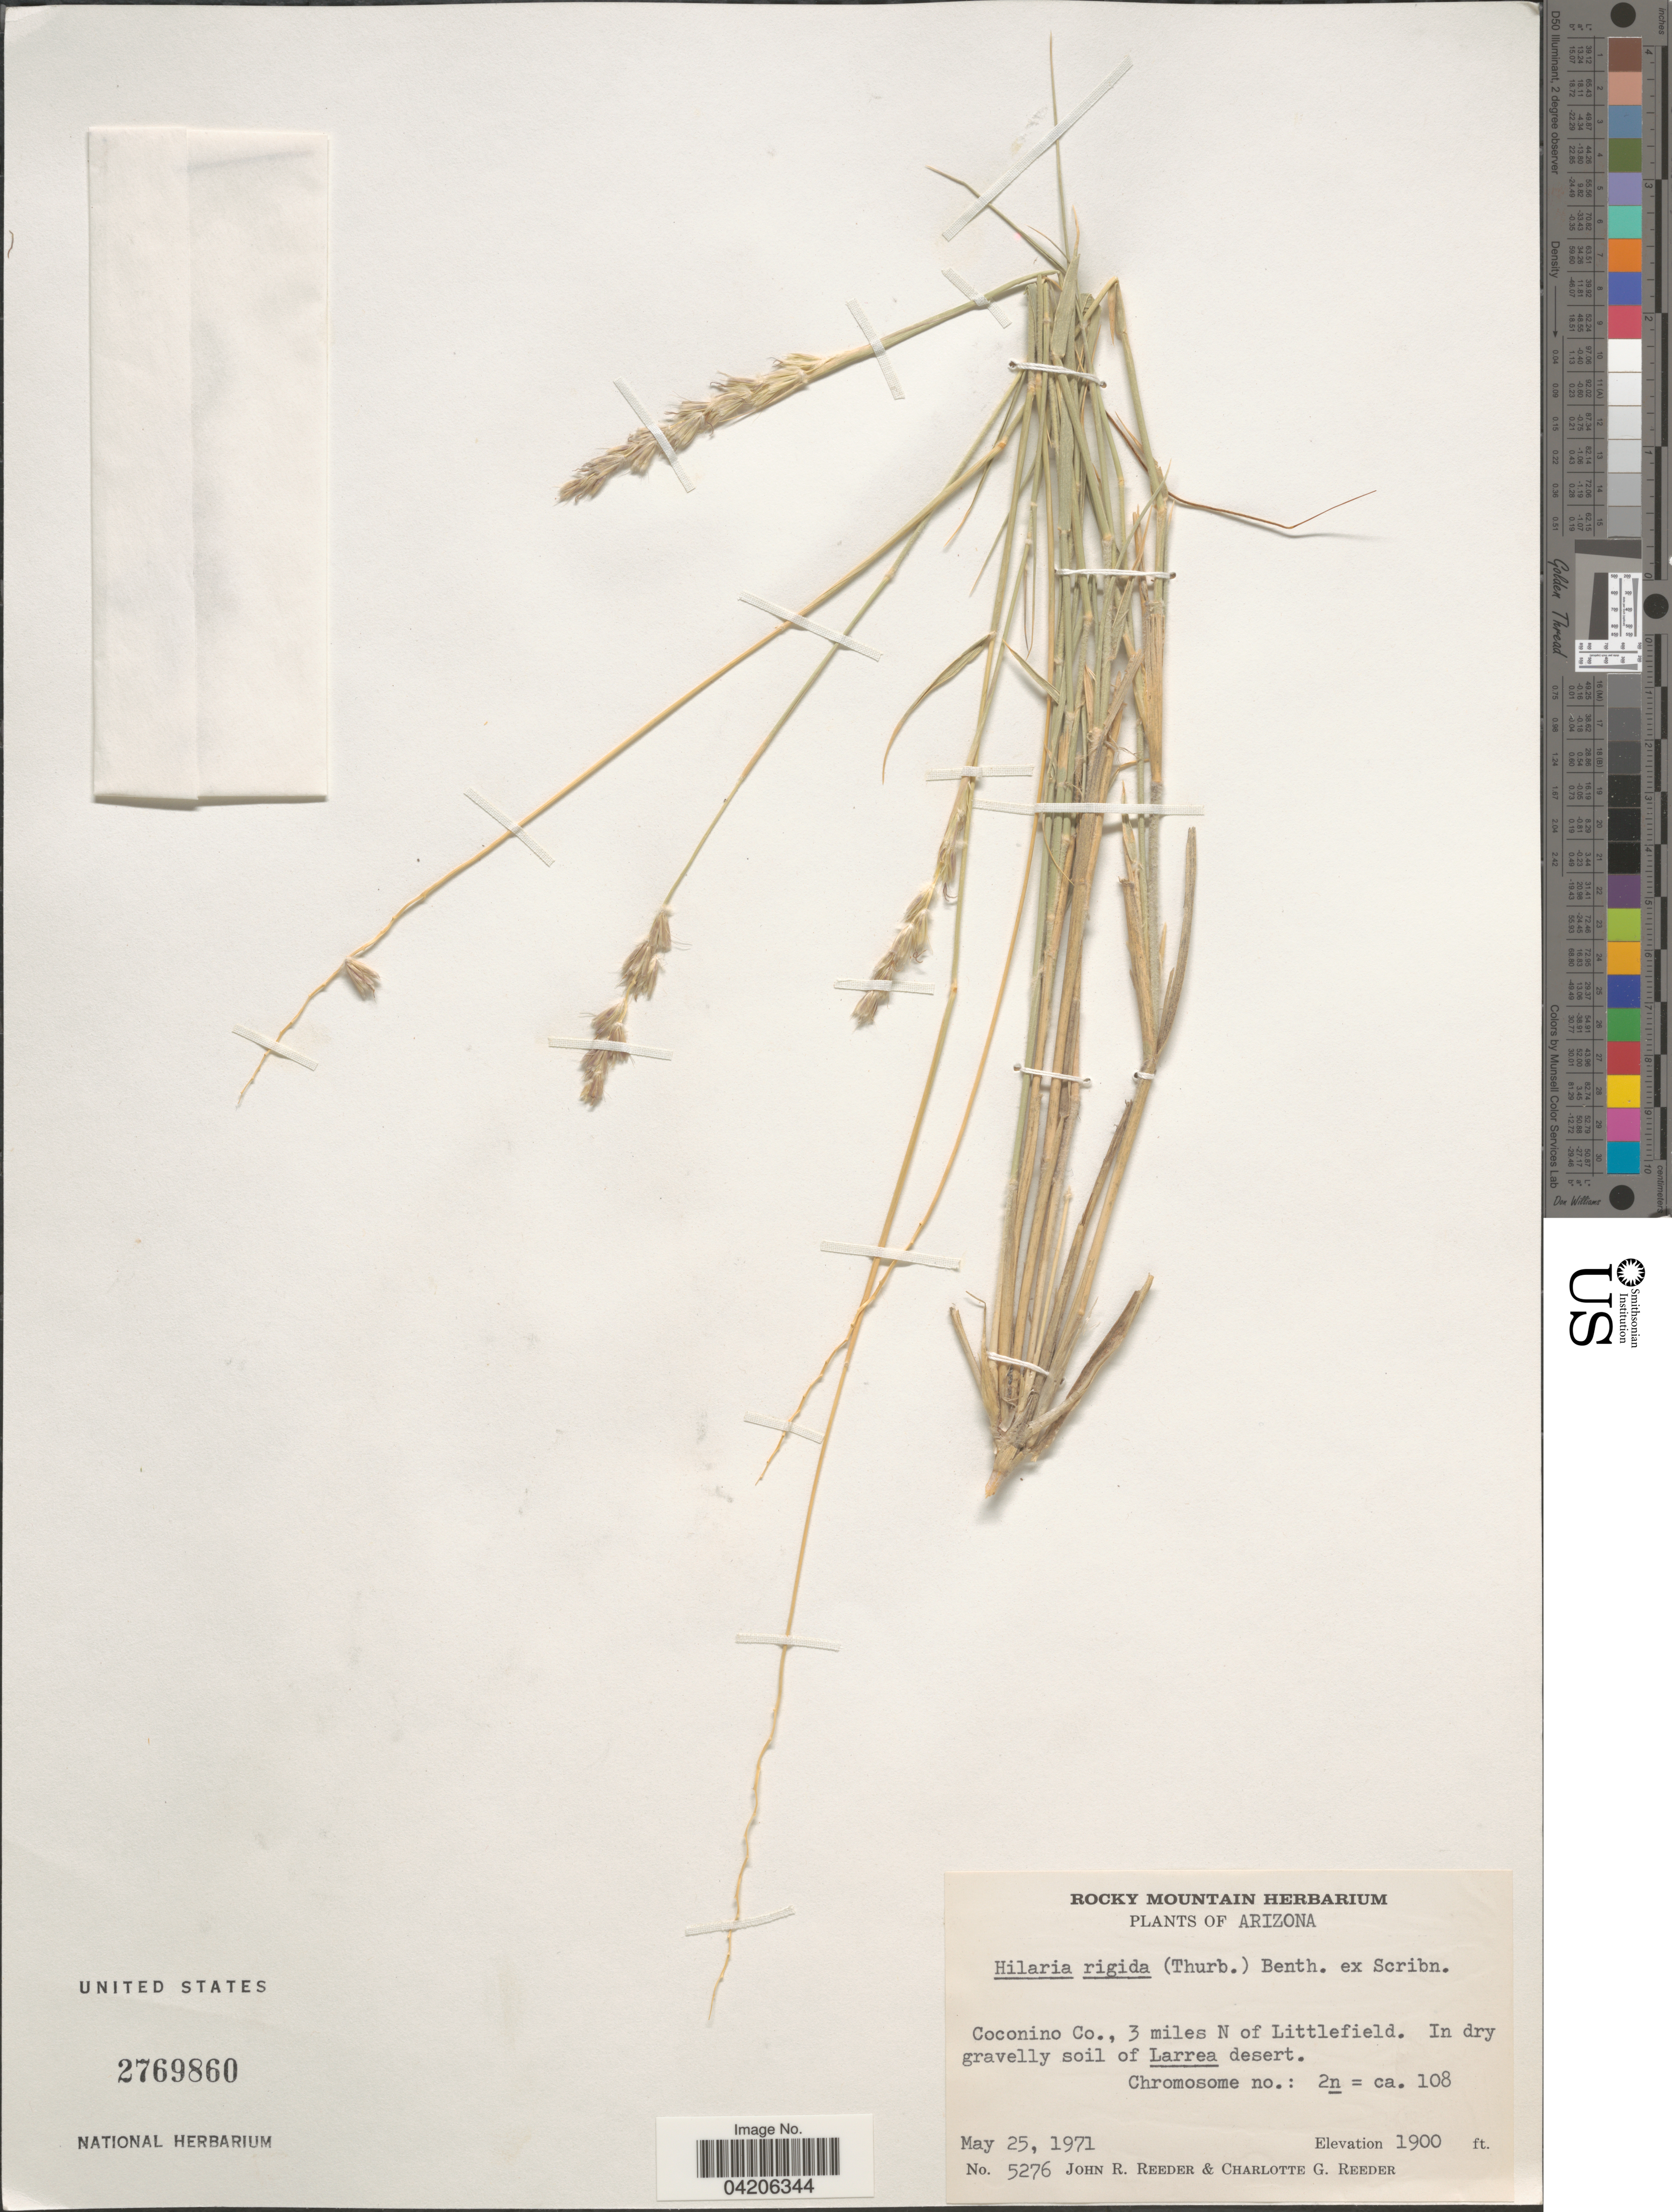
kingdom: Plantae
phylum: Tracheophyta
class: Liliopsida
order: Poales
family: Poaceae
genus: Hilaria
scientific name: Hilaria rigida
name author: (Thurb.) Benth. ex Scribn.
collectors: J. R. Reeder & C. G. Reeder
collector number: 5276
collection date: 1971-05-25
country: United States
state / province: Arizona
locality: Coconino Co., 3 miles N of Littlefield. In dry gravelly soil of Larrea desert.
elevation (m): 579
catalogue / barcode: US 2769860